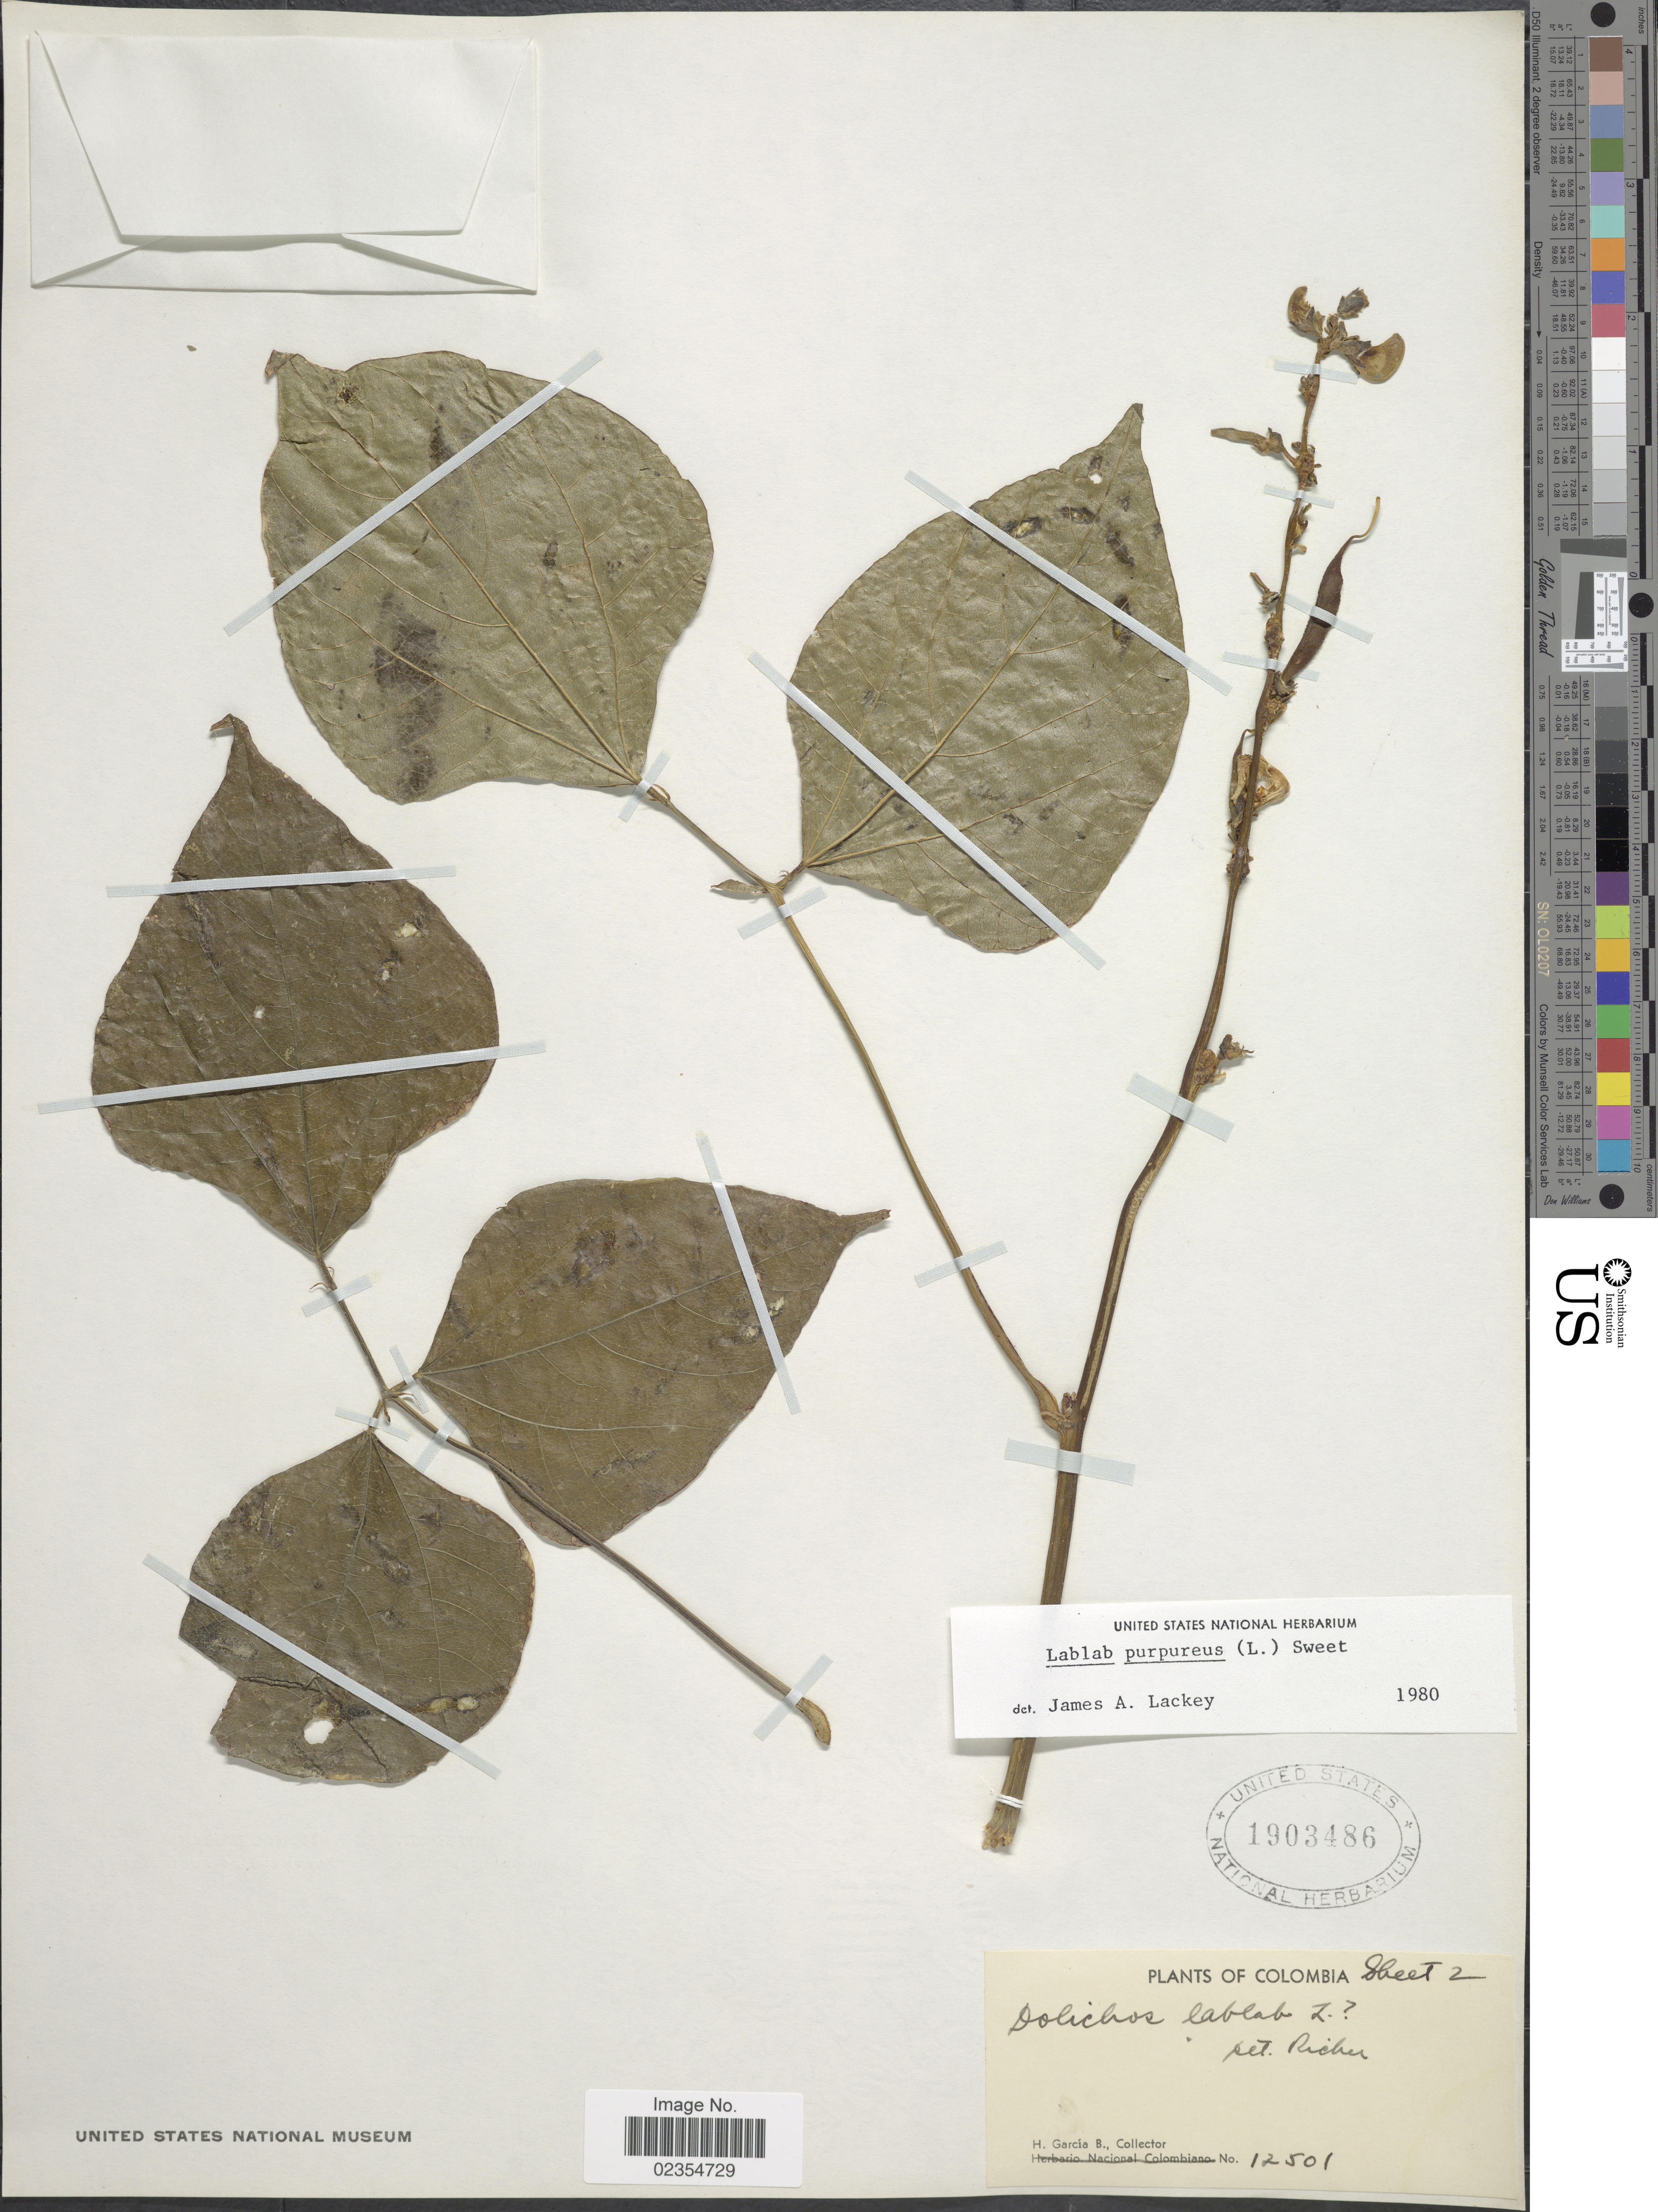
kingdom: Plantae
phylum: Tracheophyta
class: Magnoliopsida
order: Fabales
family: Fabaceae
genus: Lablab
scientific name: Lablab purpureus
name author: (L.) Sweet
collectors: H. García Barriga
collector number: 12501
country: Colombia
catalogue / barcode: US 1903486